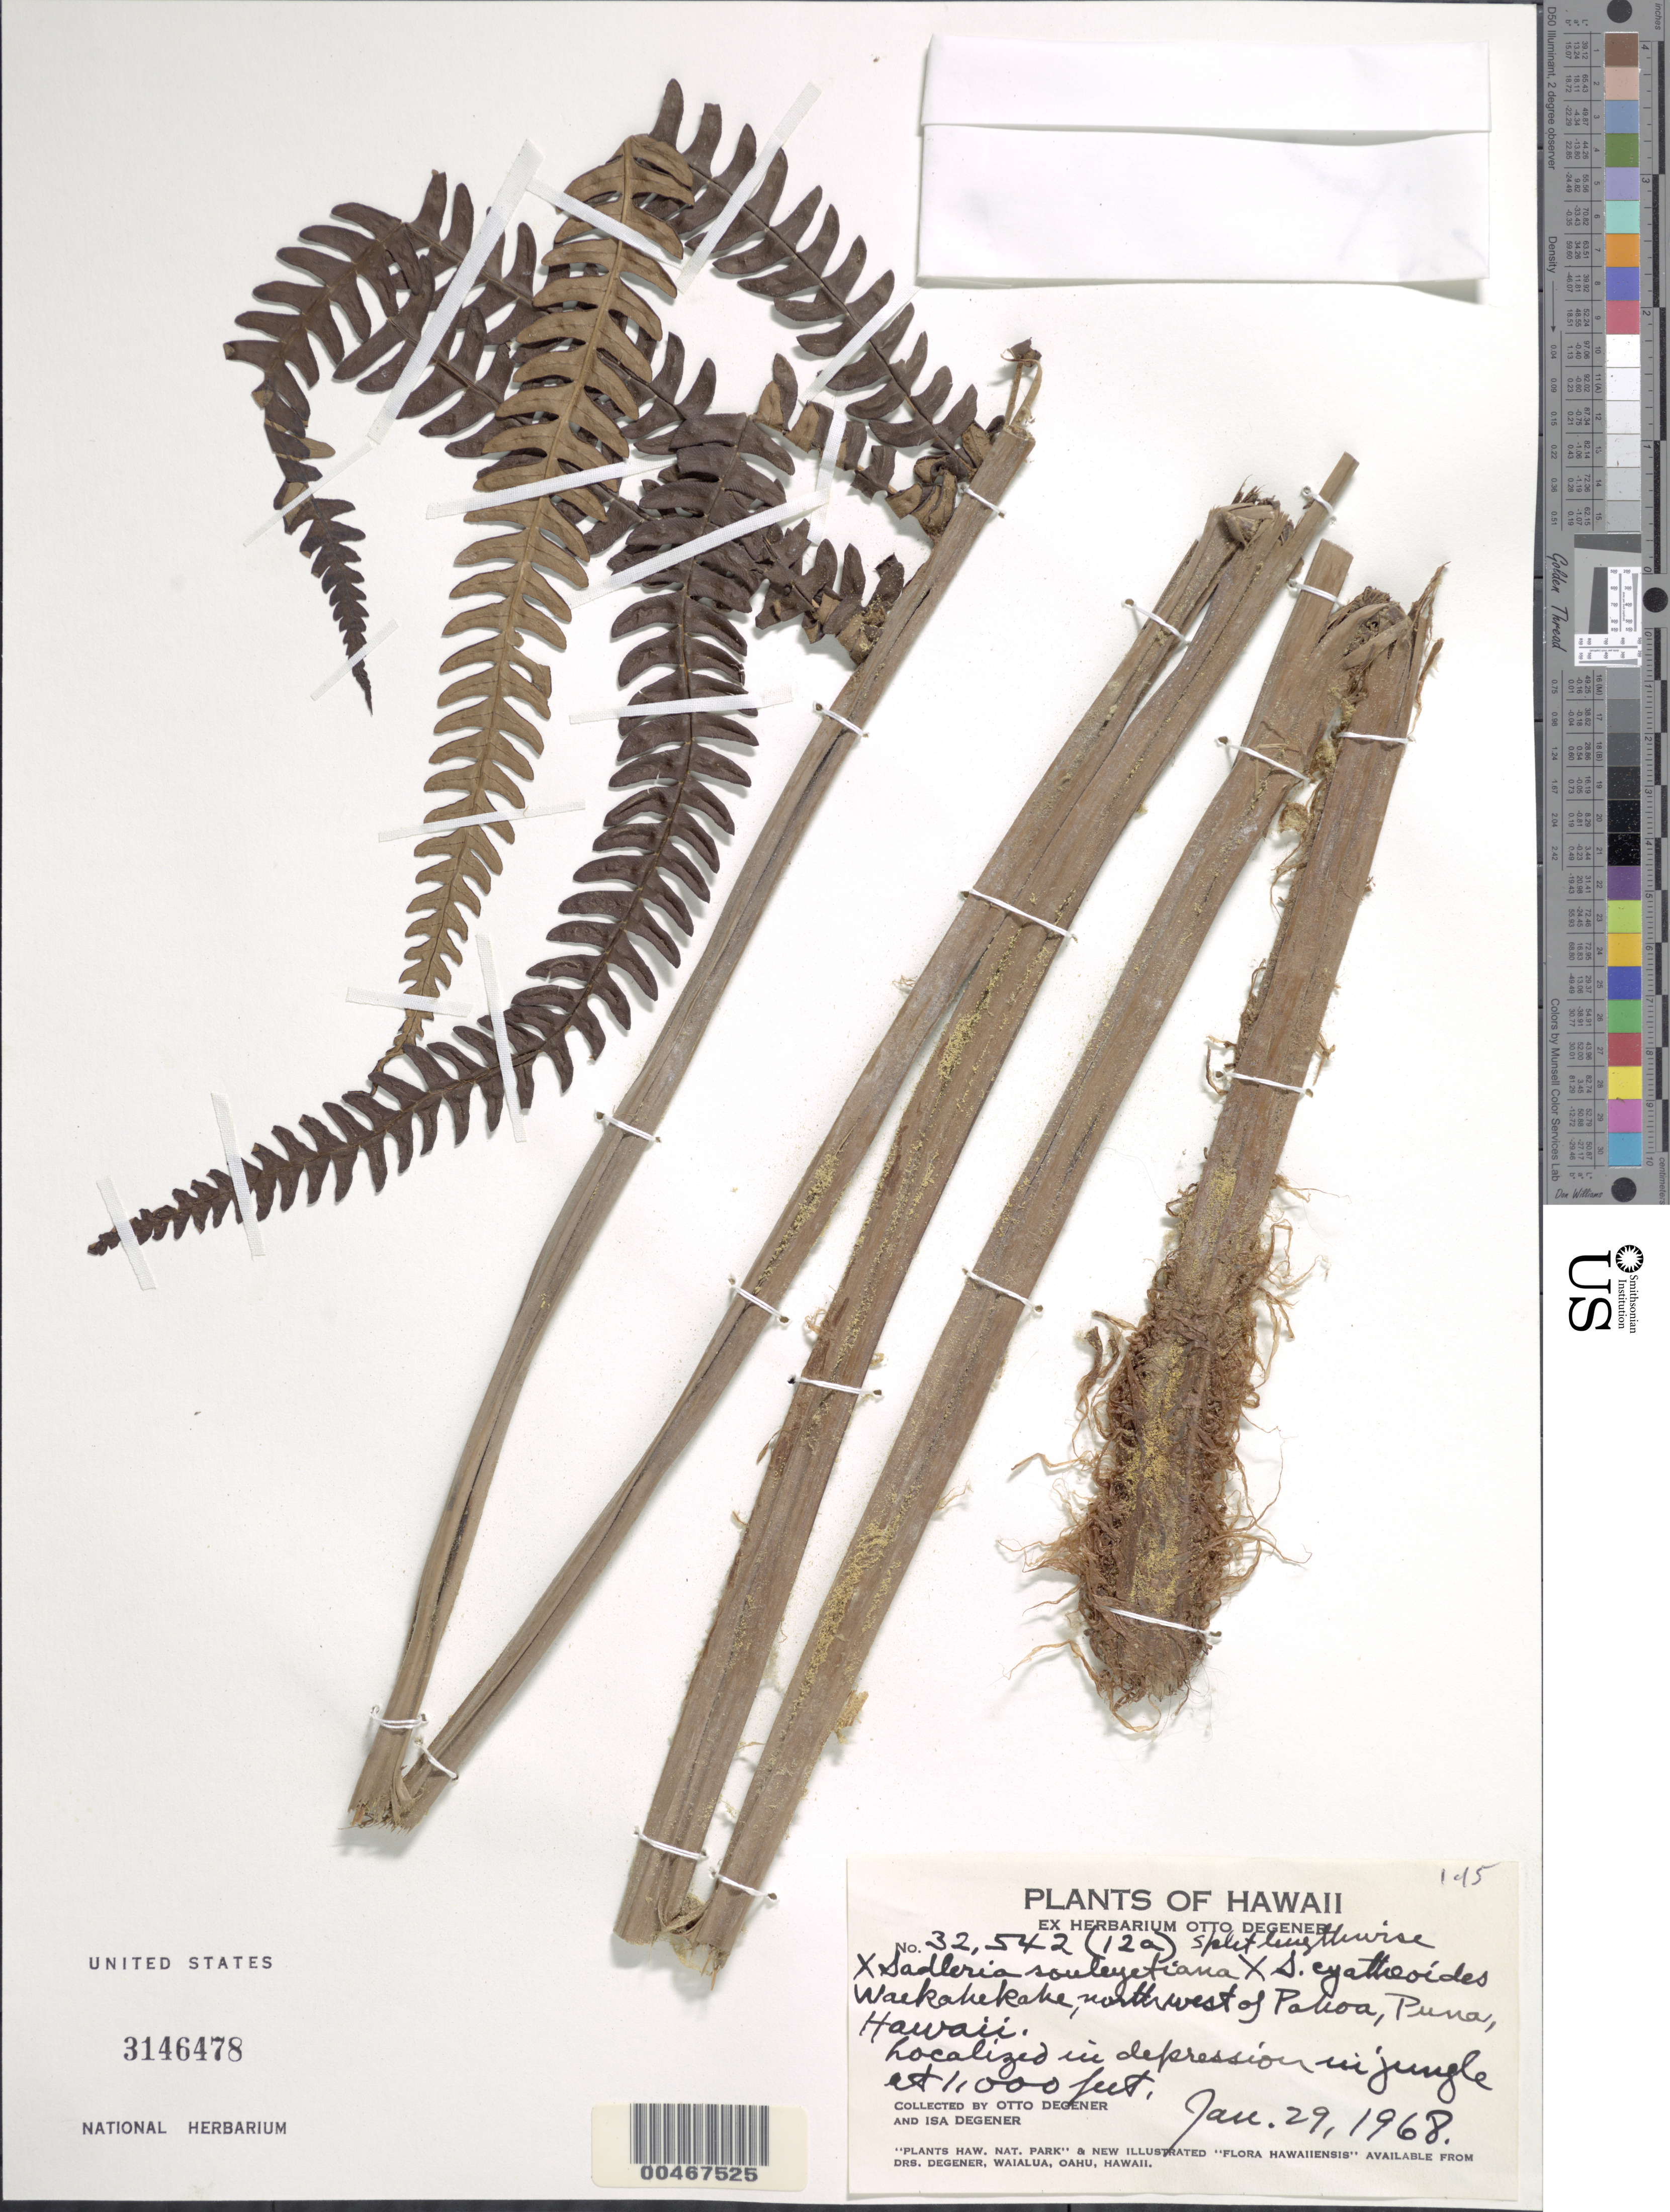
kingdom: Plantae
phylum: Tracheophyta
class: Polypodiopsida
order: Polypodiales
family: Blechnaceae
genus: Sadleria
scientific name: Sadleria cyatheoides x S. souleytiana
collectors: O. Degener & I. Degener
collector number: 32542(12a)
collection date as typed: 29 Jan 1968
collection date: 1968-01-29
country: United States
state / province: Hawaii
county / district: Hawaii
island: Hawaii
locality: Waekahekake, NW of Pahoa, Puna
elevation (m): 305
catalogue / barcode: US 3146478